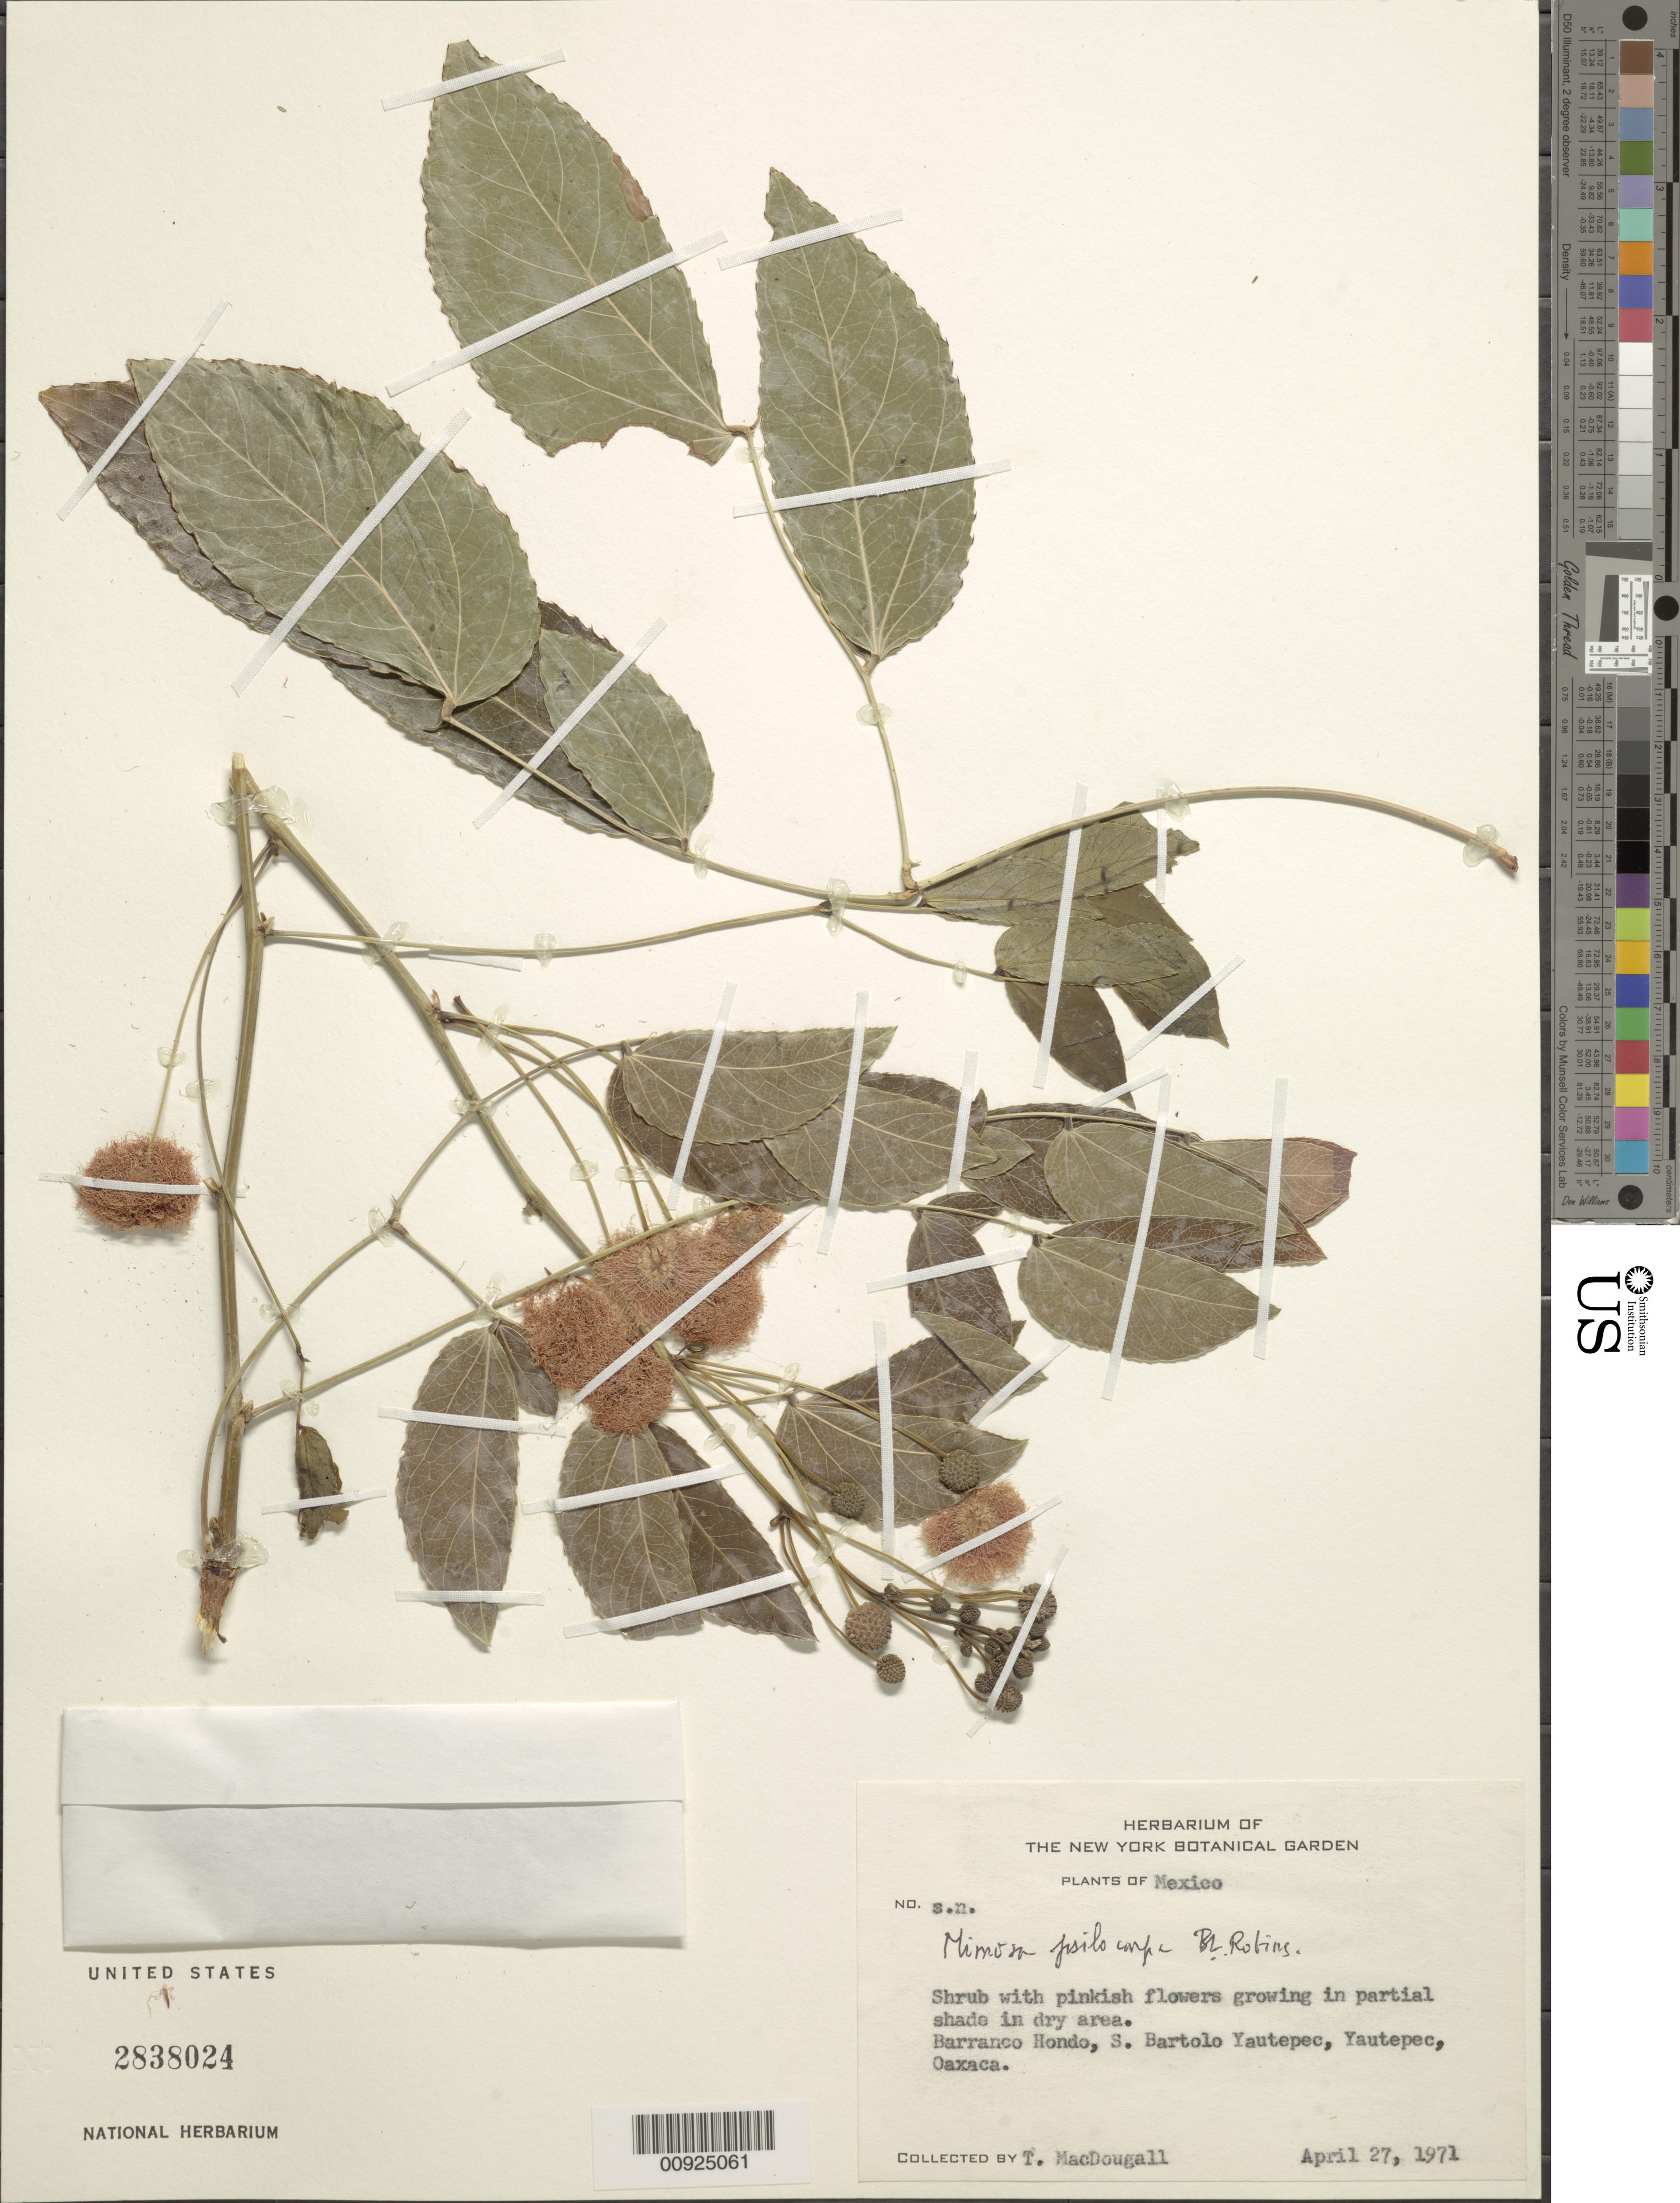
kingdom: Plantae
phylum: Tracheophyta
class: Magnoliopsida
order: Fabales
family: Fabaceae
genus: Mimosa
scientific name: Mimosa psilocarpa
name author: B.L. Rob.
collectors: T. Macdougall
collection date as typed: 27 Apr 1971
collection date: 1971-04-27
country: Mexico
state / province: Oaxaca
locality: Barranco Hondo, S. Bartolo Yautepec, Yautepec, Oaxaca.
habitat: In partial shade in dry area.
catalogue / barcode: US 2838024